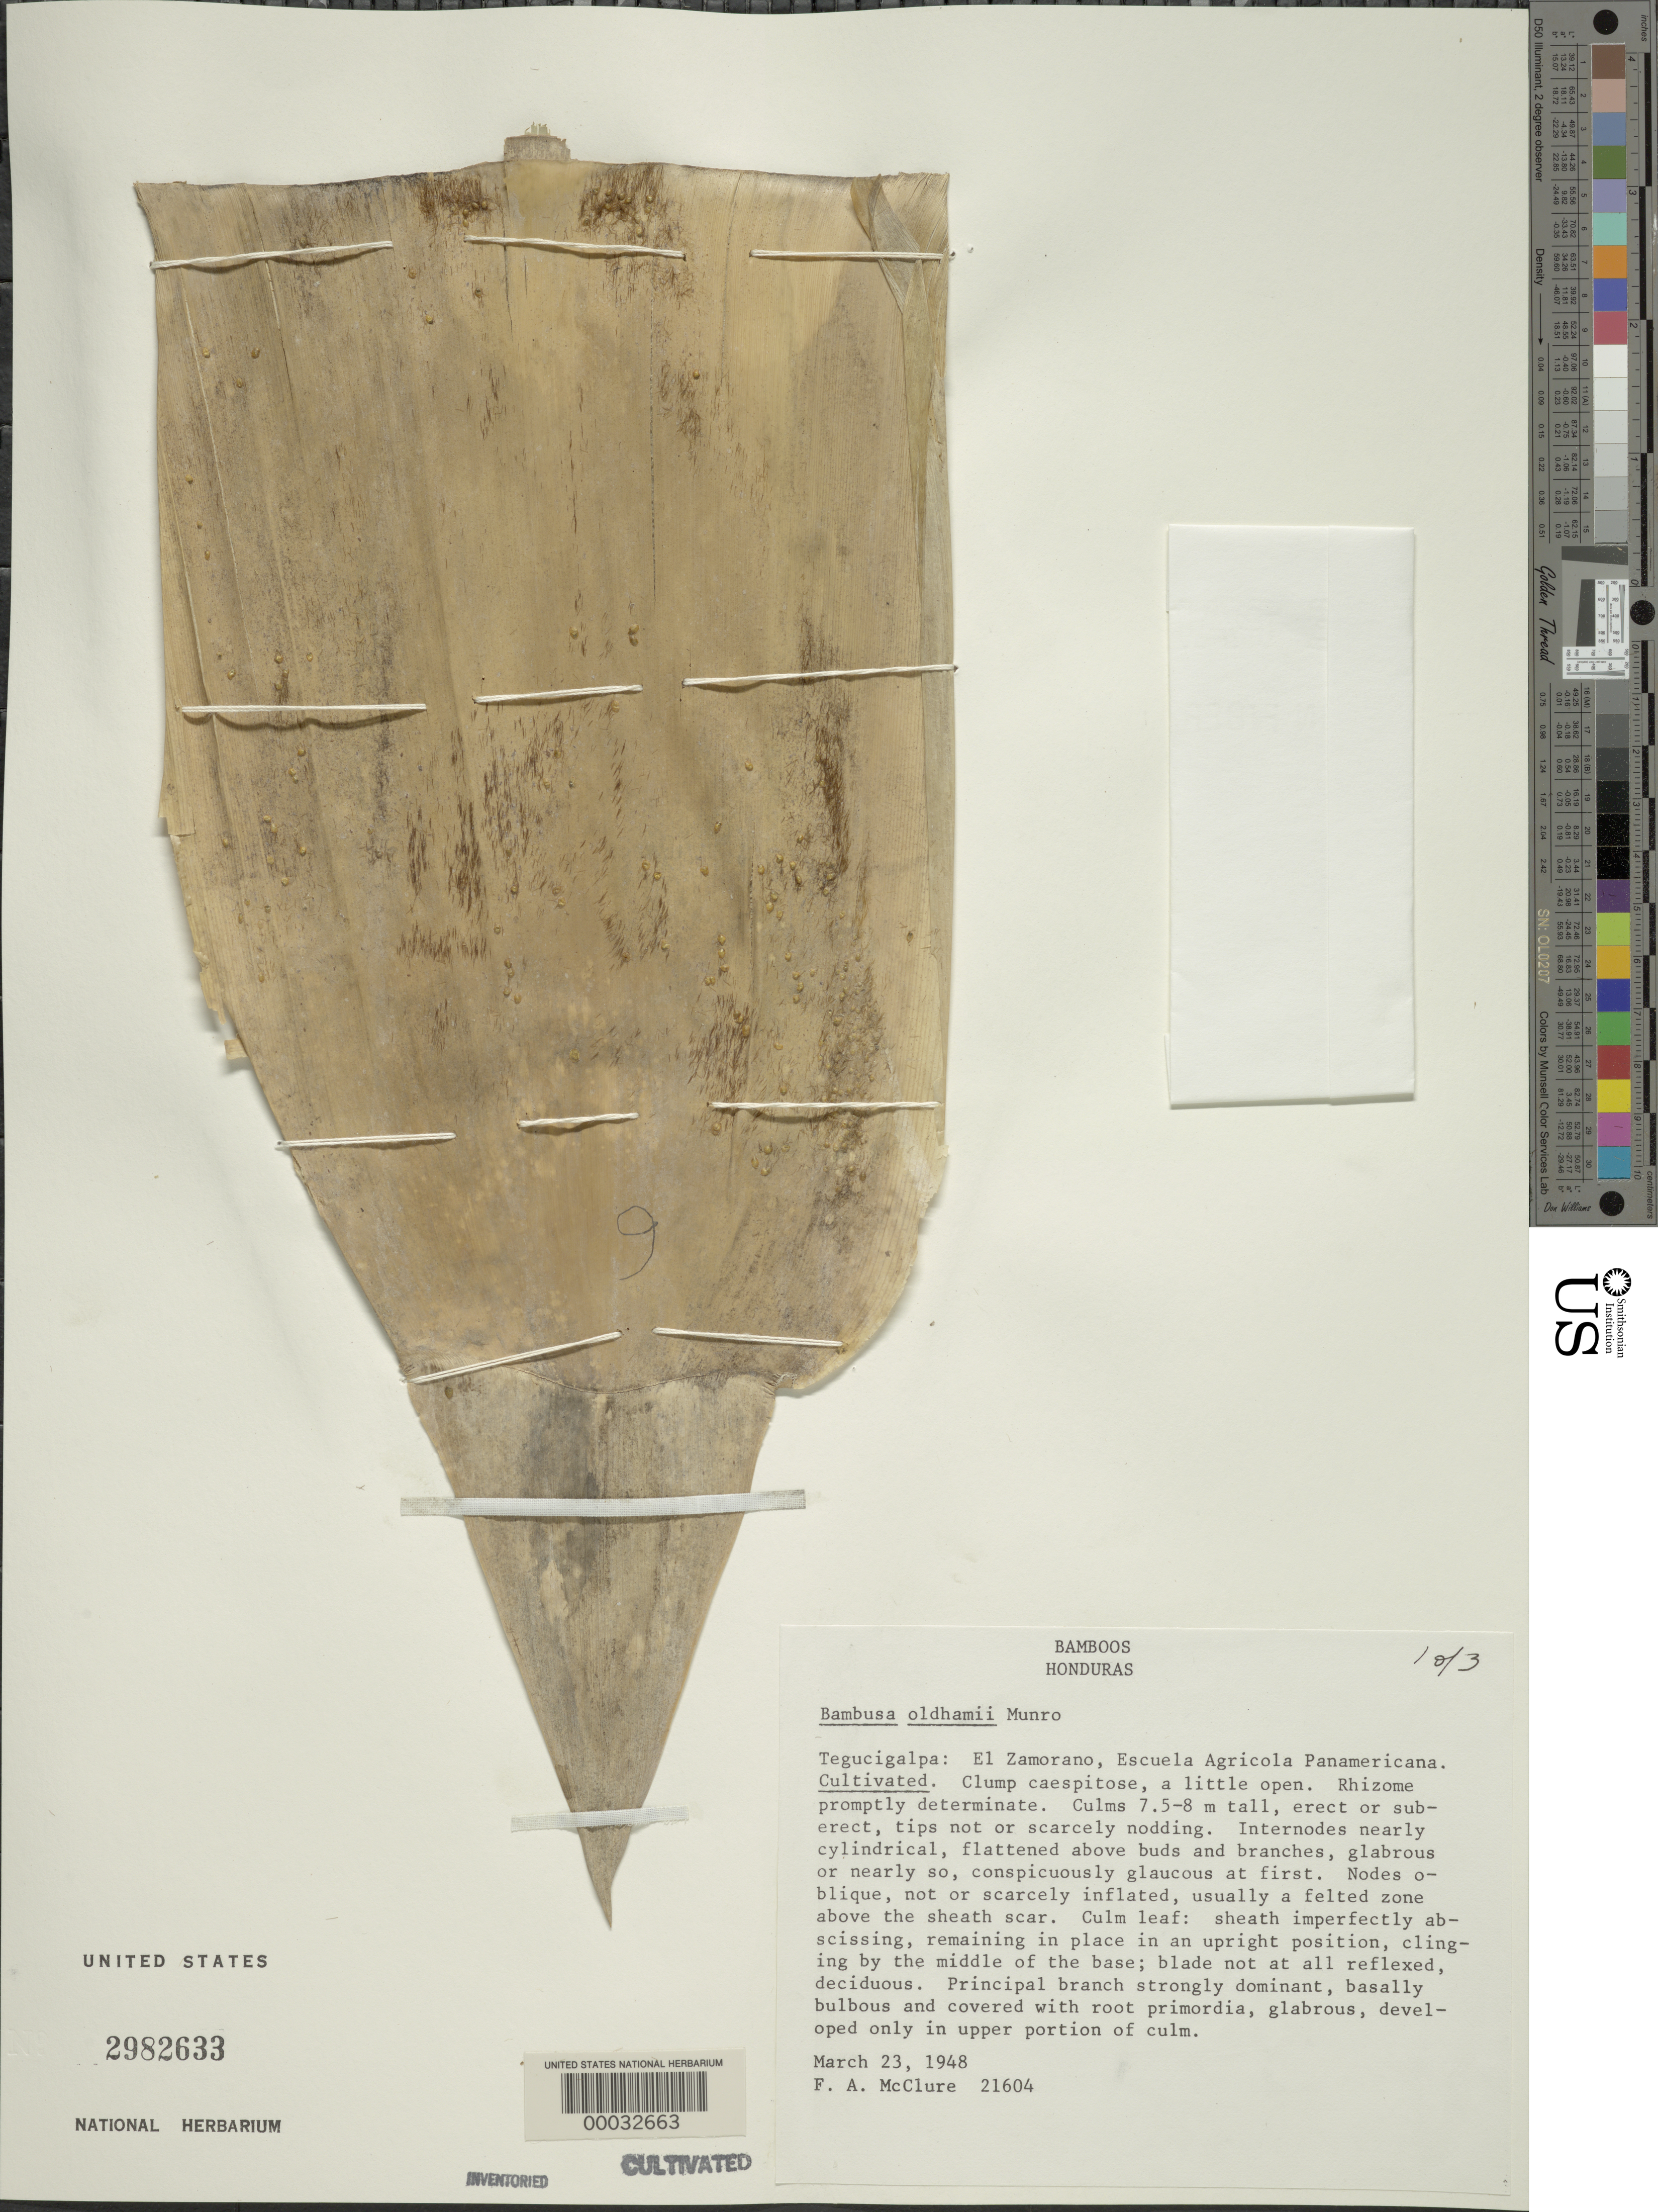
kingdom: Plantae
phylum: Tracheophyta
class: Liliopsida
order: Poales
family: Poaceae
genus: Bambusa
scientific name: Bambusa oldhamii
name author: Munro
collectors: F. A. McClure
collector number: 21604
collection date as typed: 23 Mar 1948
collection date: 1948-03-23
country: Honduras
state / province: Fco. Morazán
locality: El Zamorano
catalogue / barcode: US 2982633